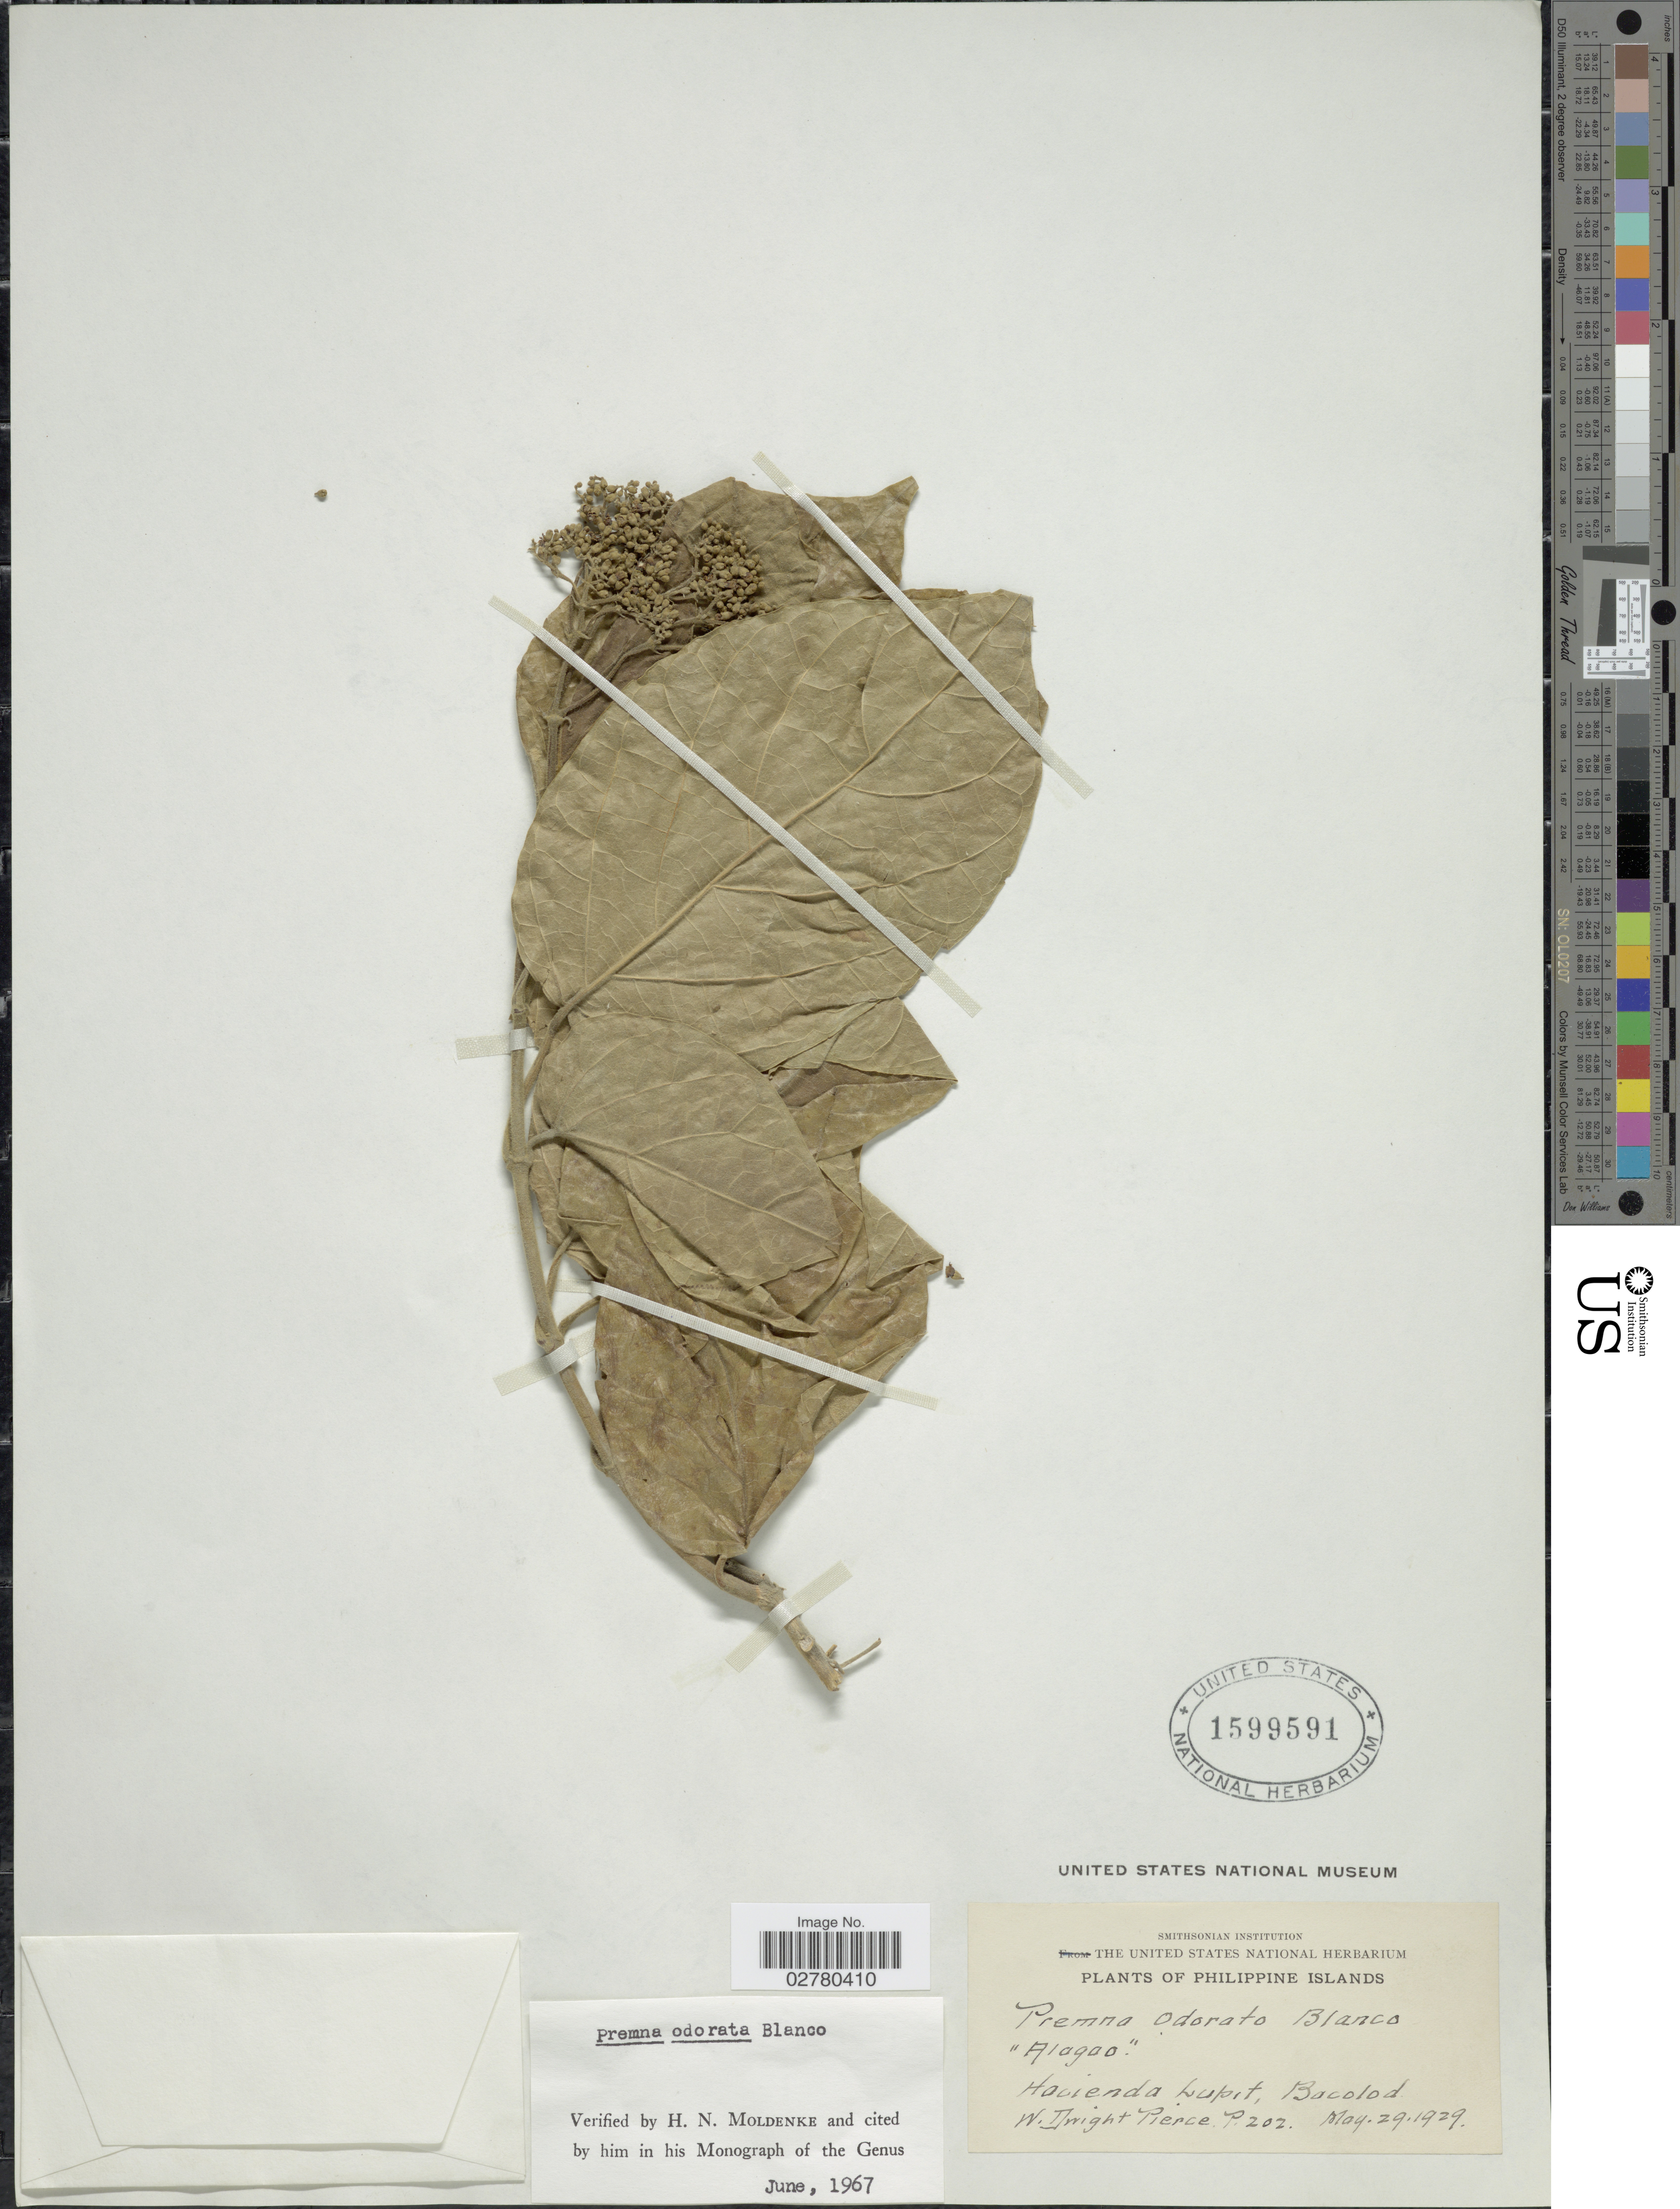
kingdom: Plantae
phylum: Tracheophyta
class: Magnoliopsida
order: Lamiales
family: Lamiaceae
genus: Premna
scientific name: Premna odorata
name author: Blanco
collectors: W. Pierce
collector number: P202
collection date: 1929-05-29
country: Philippines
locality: Hacienda Lupit, Bacolod.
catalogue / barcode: US 1599591